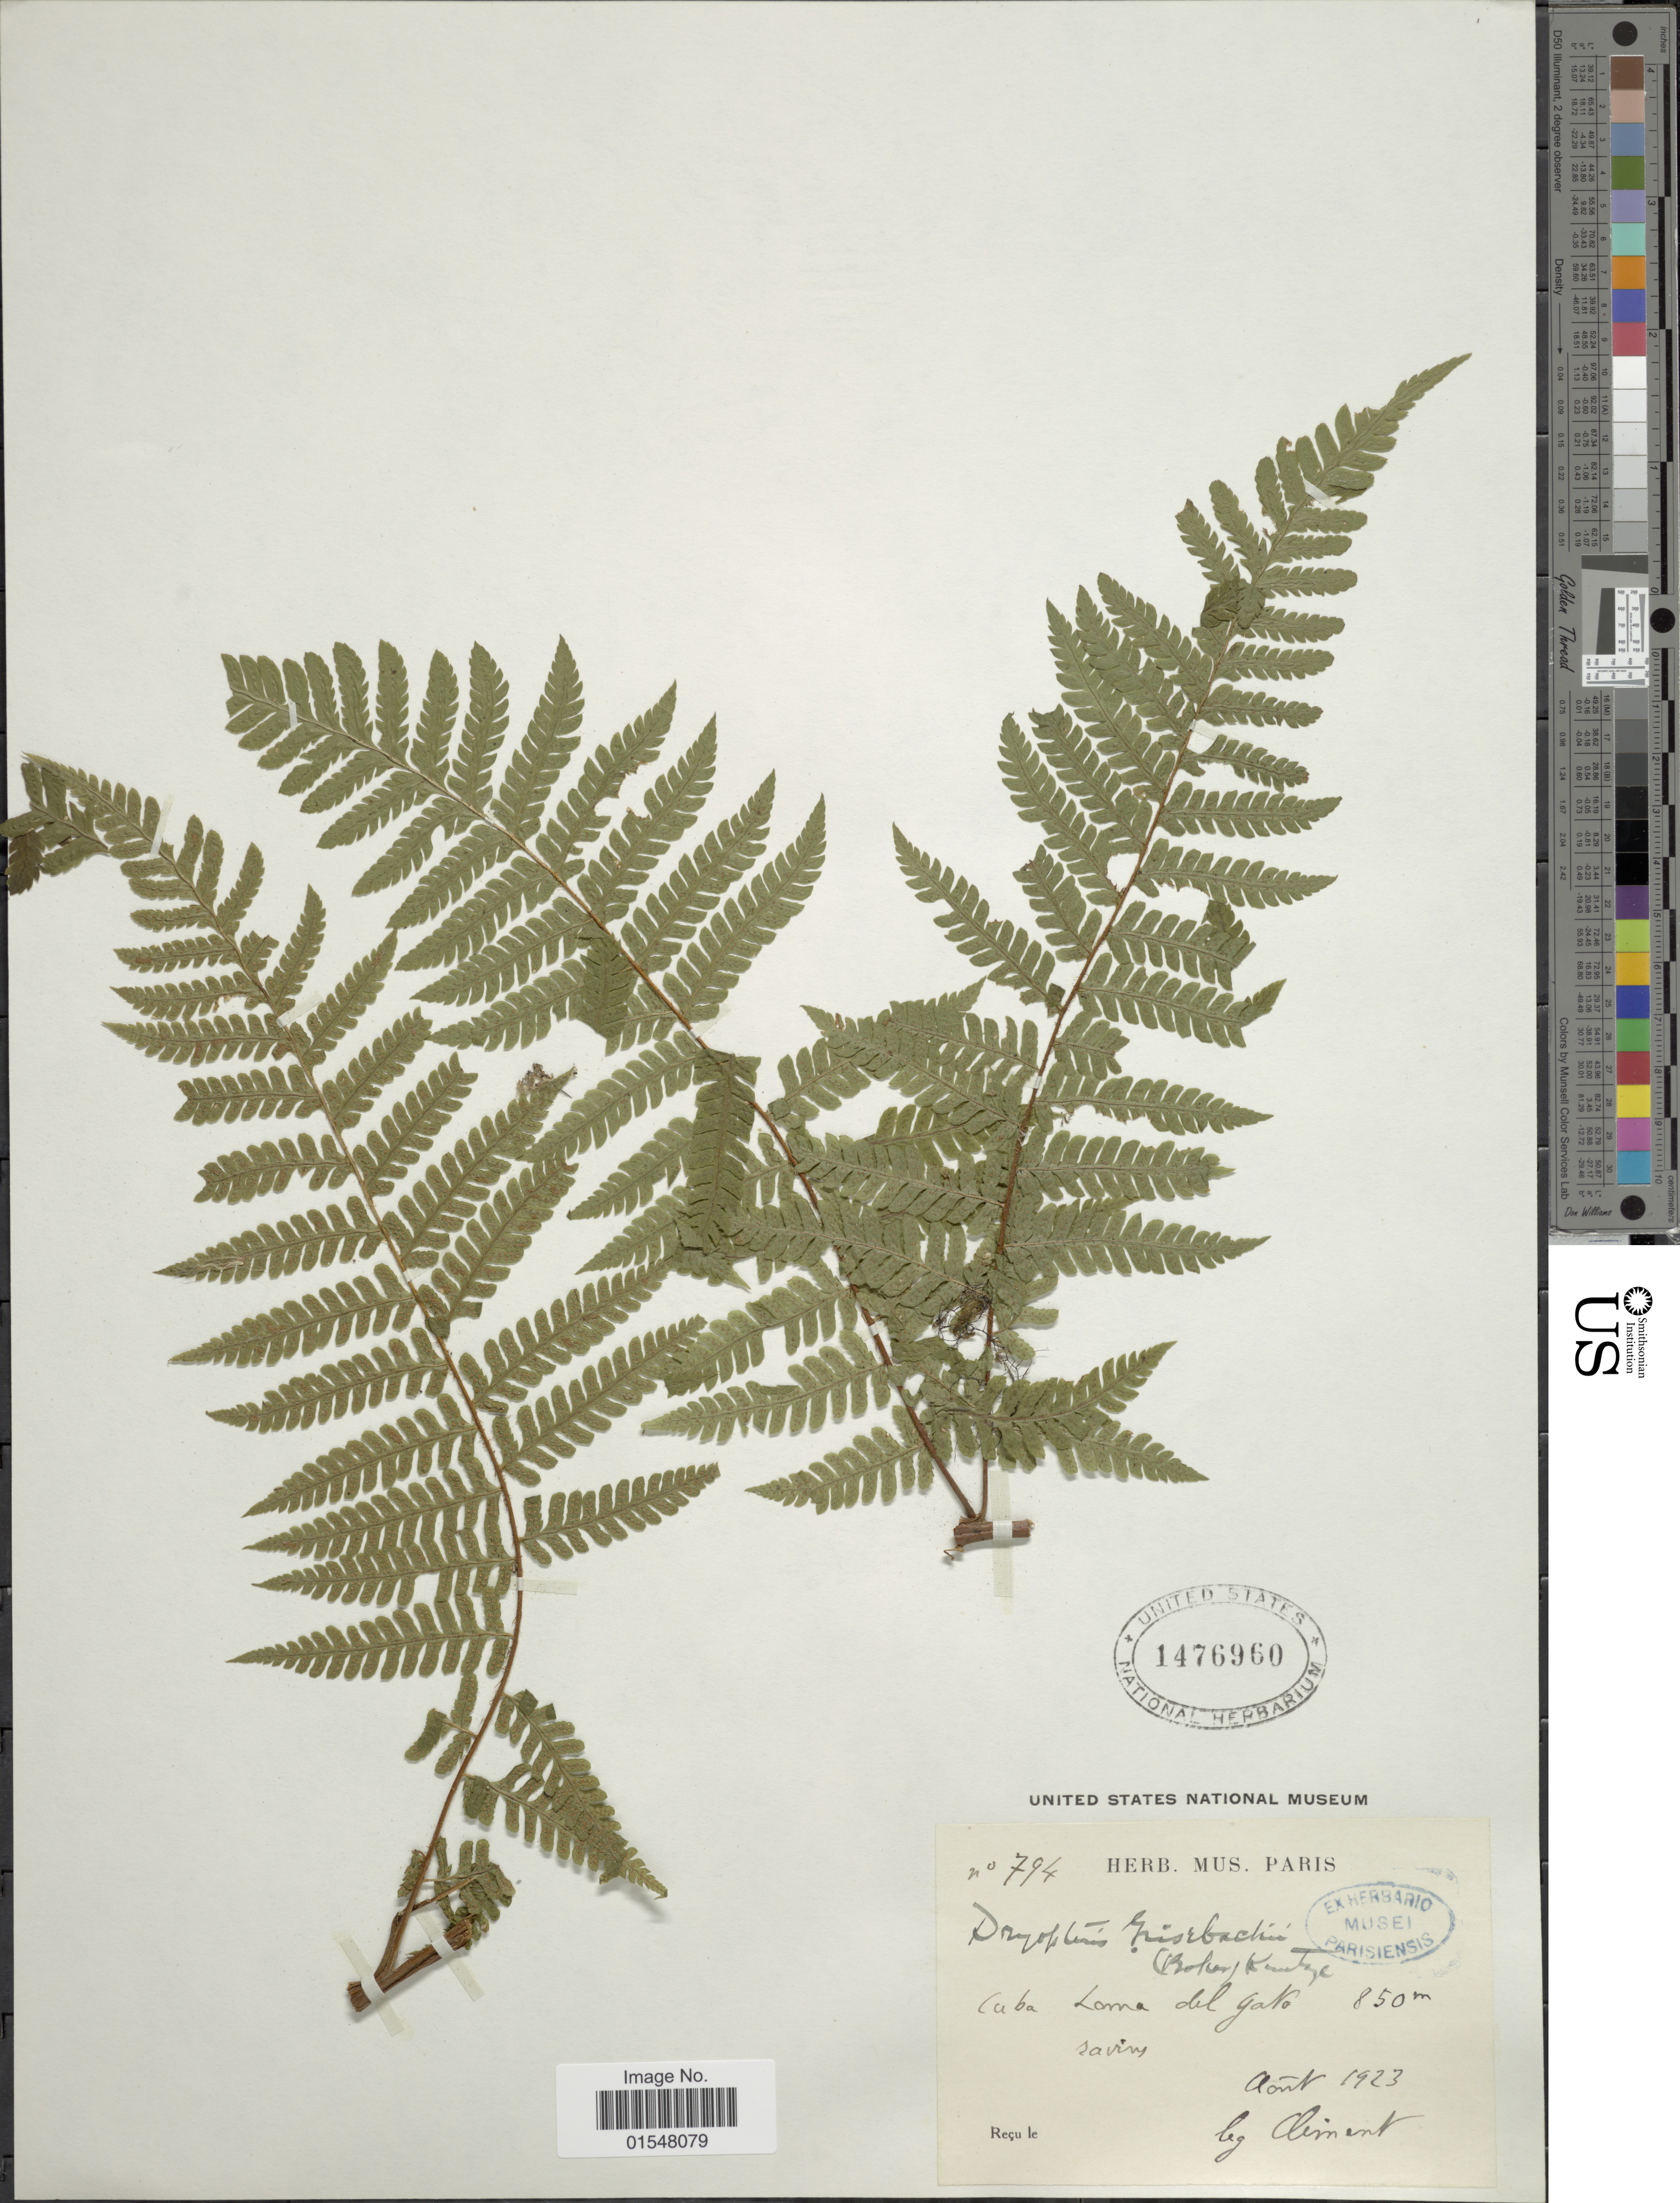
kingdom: Plantae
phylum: Tracheophyta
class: Polypodiopsida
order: Polypodiales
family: Dryopteridaceae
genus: Ctenitis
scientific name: Ctenitis grisebachii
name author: (Baker) Ching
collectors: -. Clement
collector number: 794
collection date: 1923-08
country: Cuba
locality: Loma del Gato, ravine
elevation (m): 850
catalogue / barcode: US 1476960